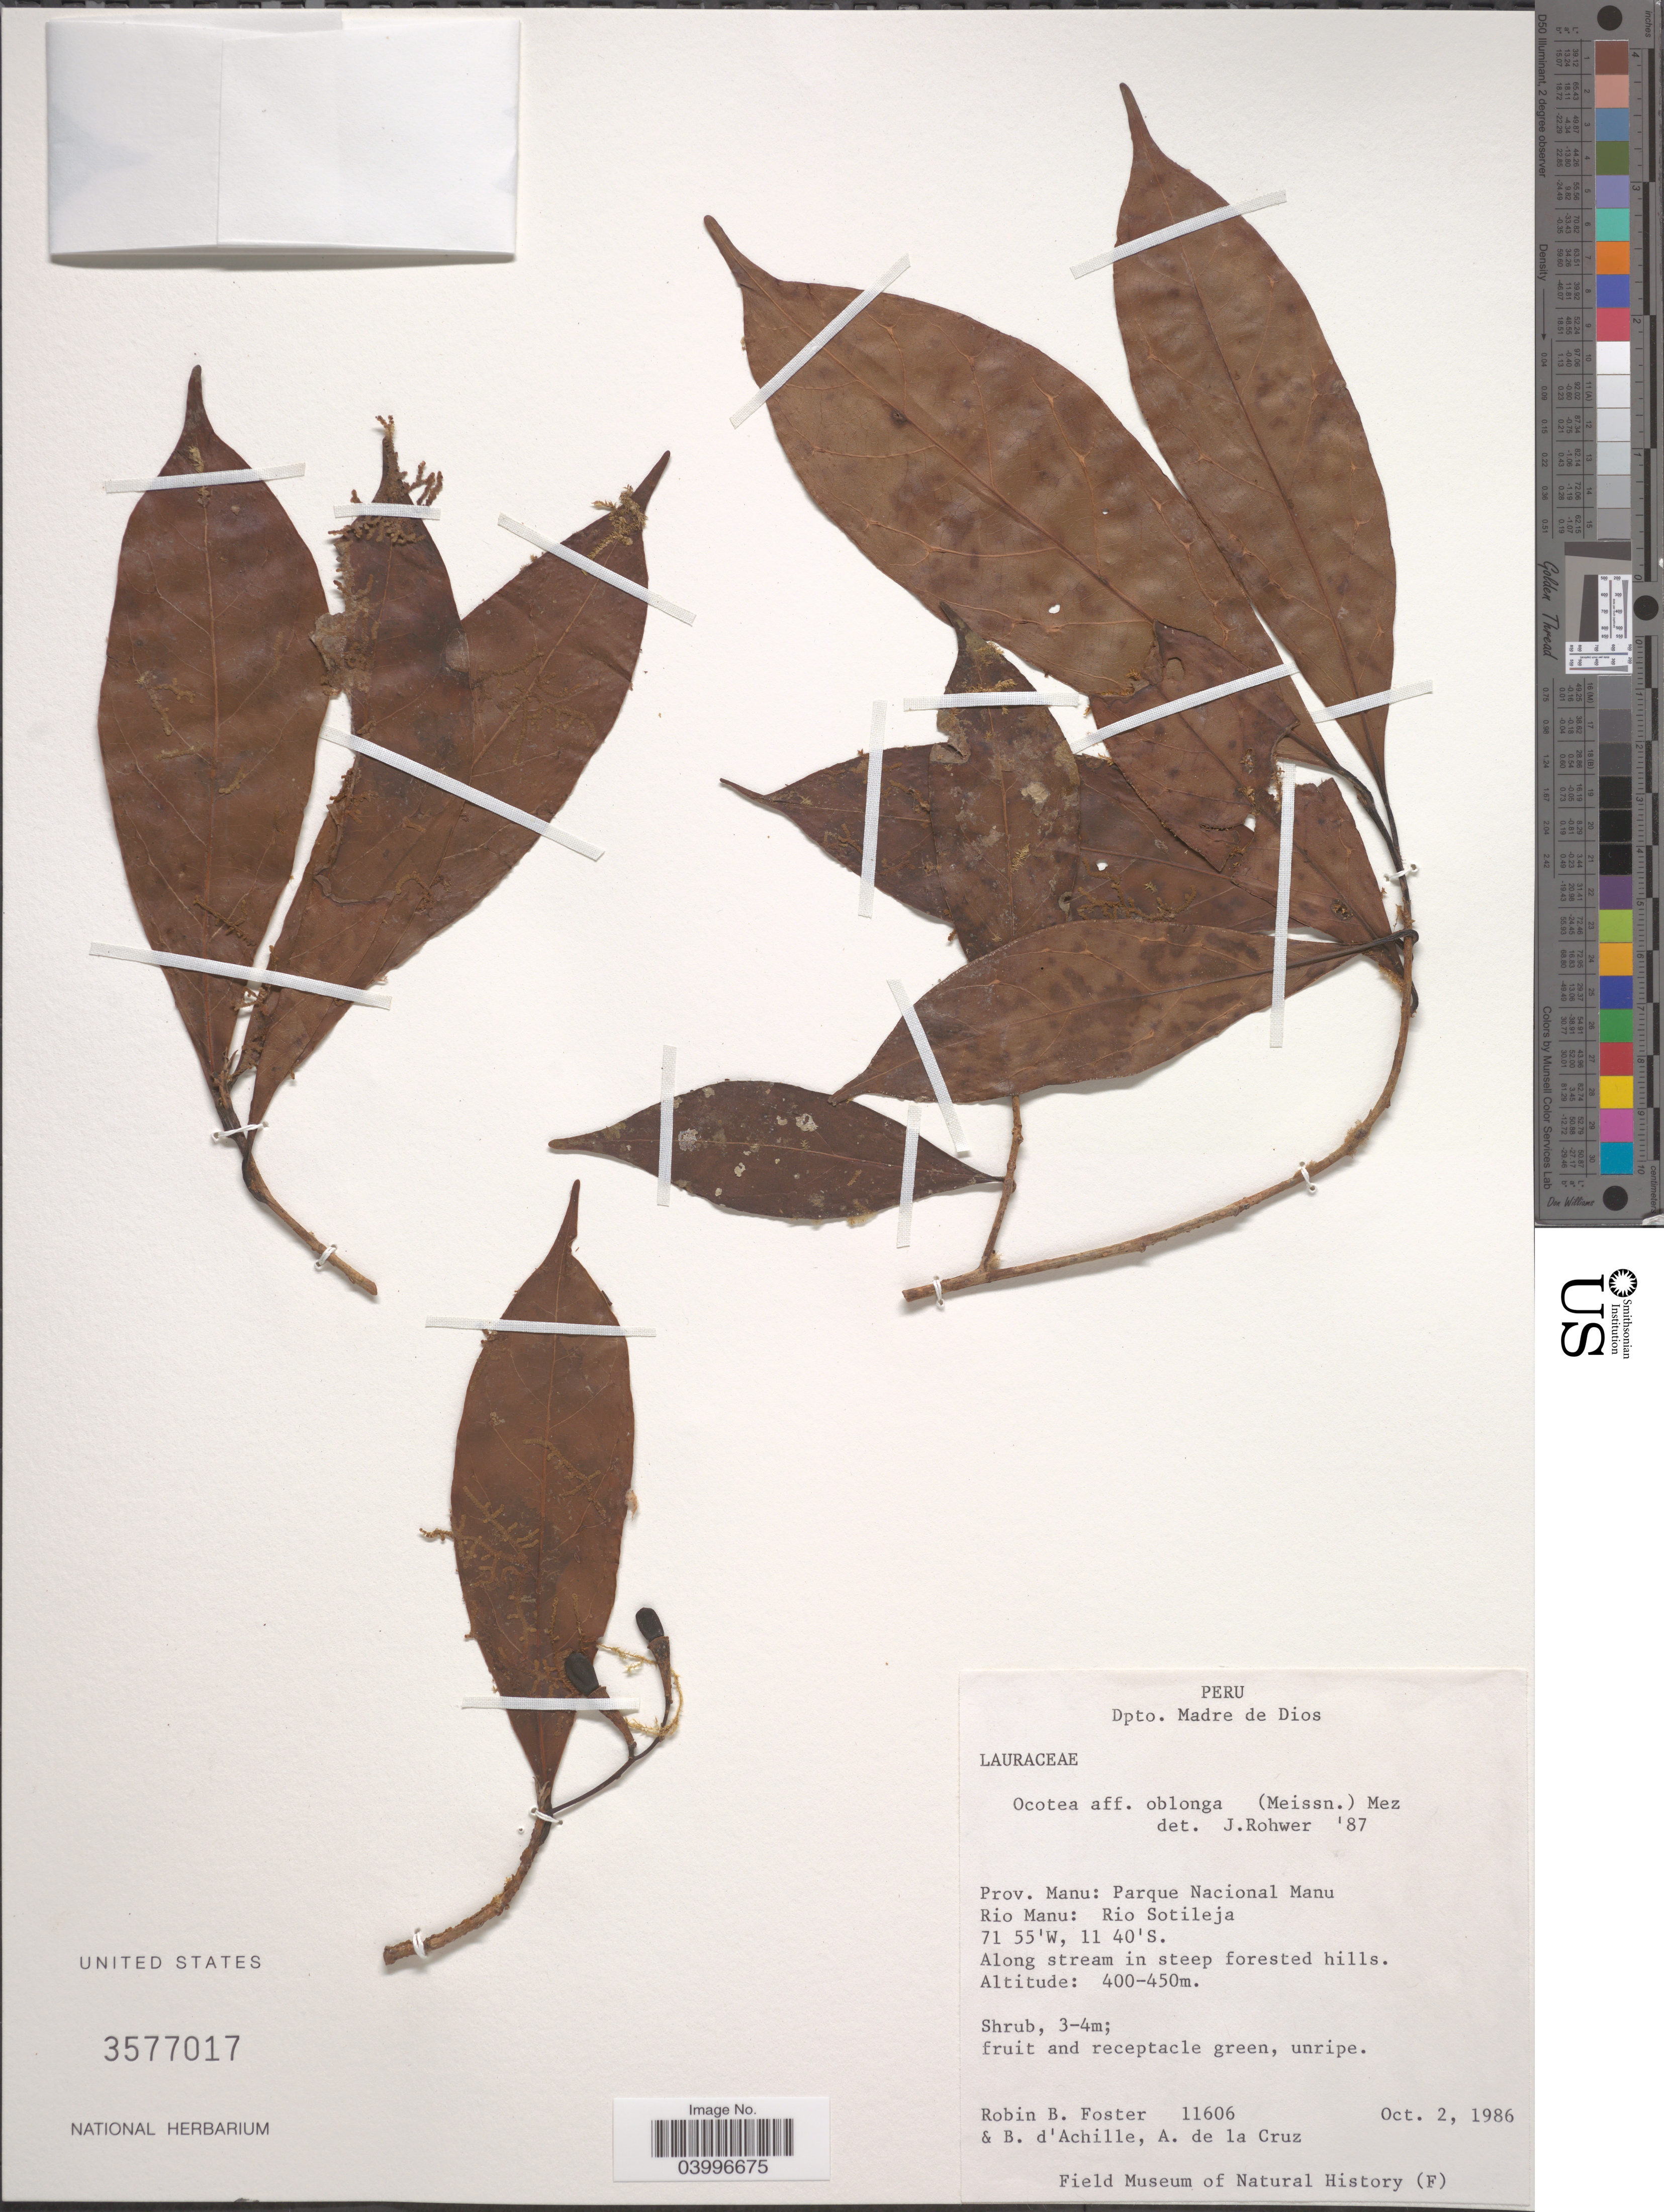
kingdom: Plantae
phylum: Tracheophyta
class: Magnoliopsida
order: Laurales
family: Lauraceae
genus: Ocotea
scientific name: Ocotea oblonga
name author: (Meisn.) Mez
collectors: R. B. Foster, B. d'Achille & A. de la Cruz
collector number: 11606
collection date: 1986-10-02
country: Peru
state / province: Madre de Dios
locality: Dpto. Madre de Dios. Prov. Manu: Parque Nacional Manu. Rio Manu: Rio Sotileja.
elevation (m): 400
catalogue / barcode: US 3577017